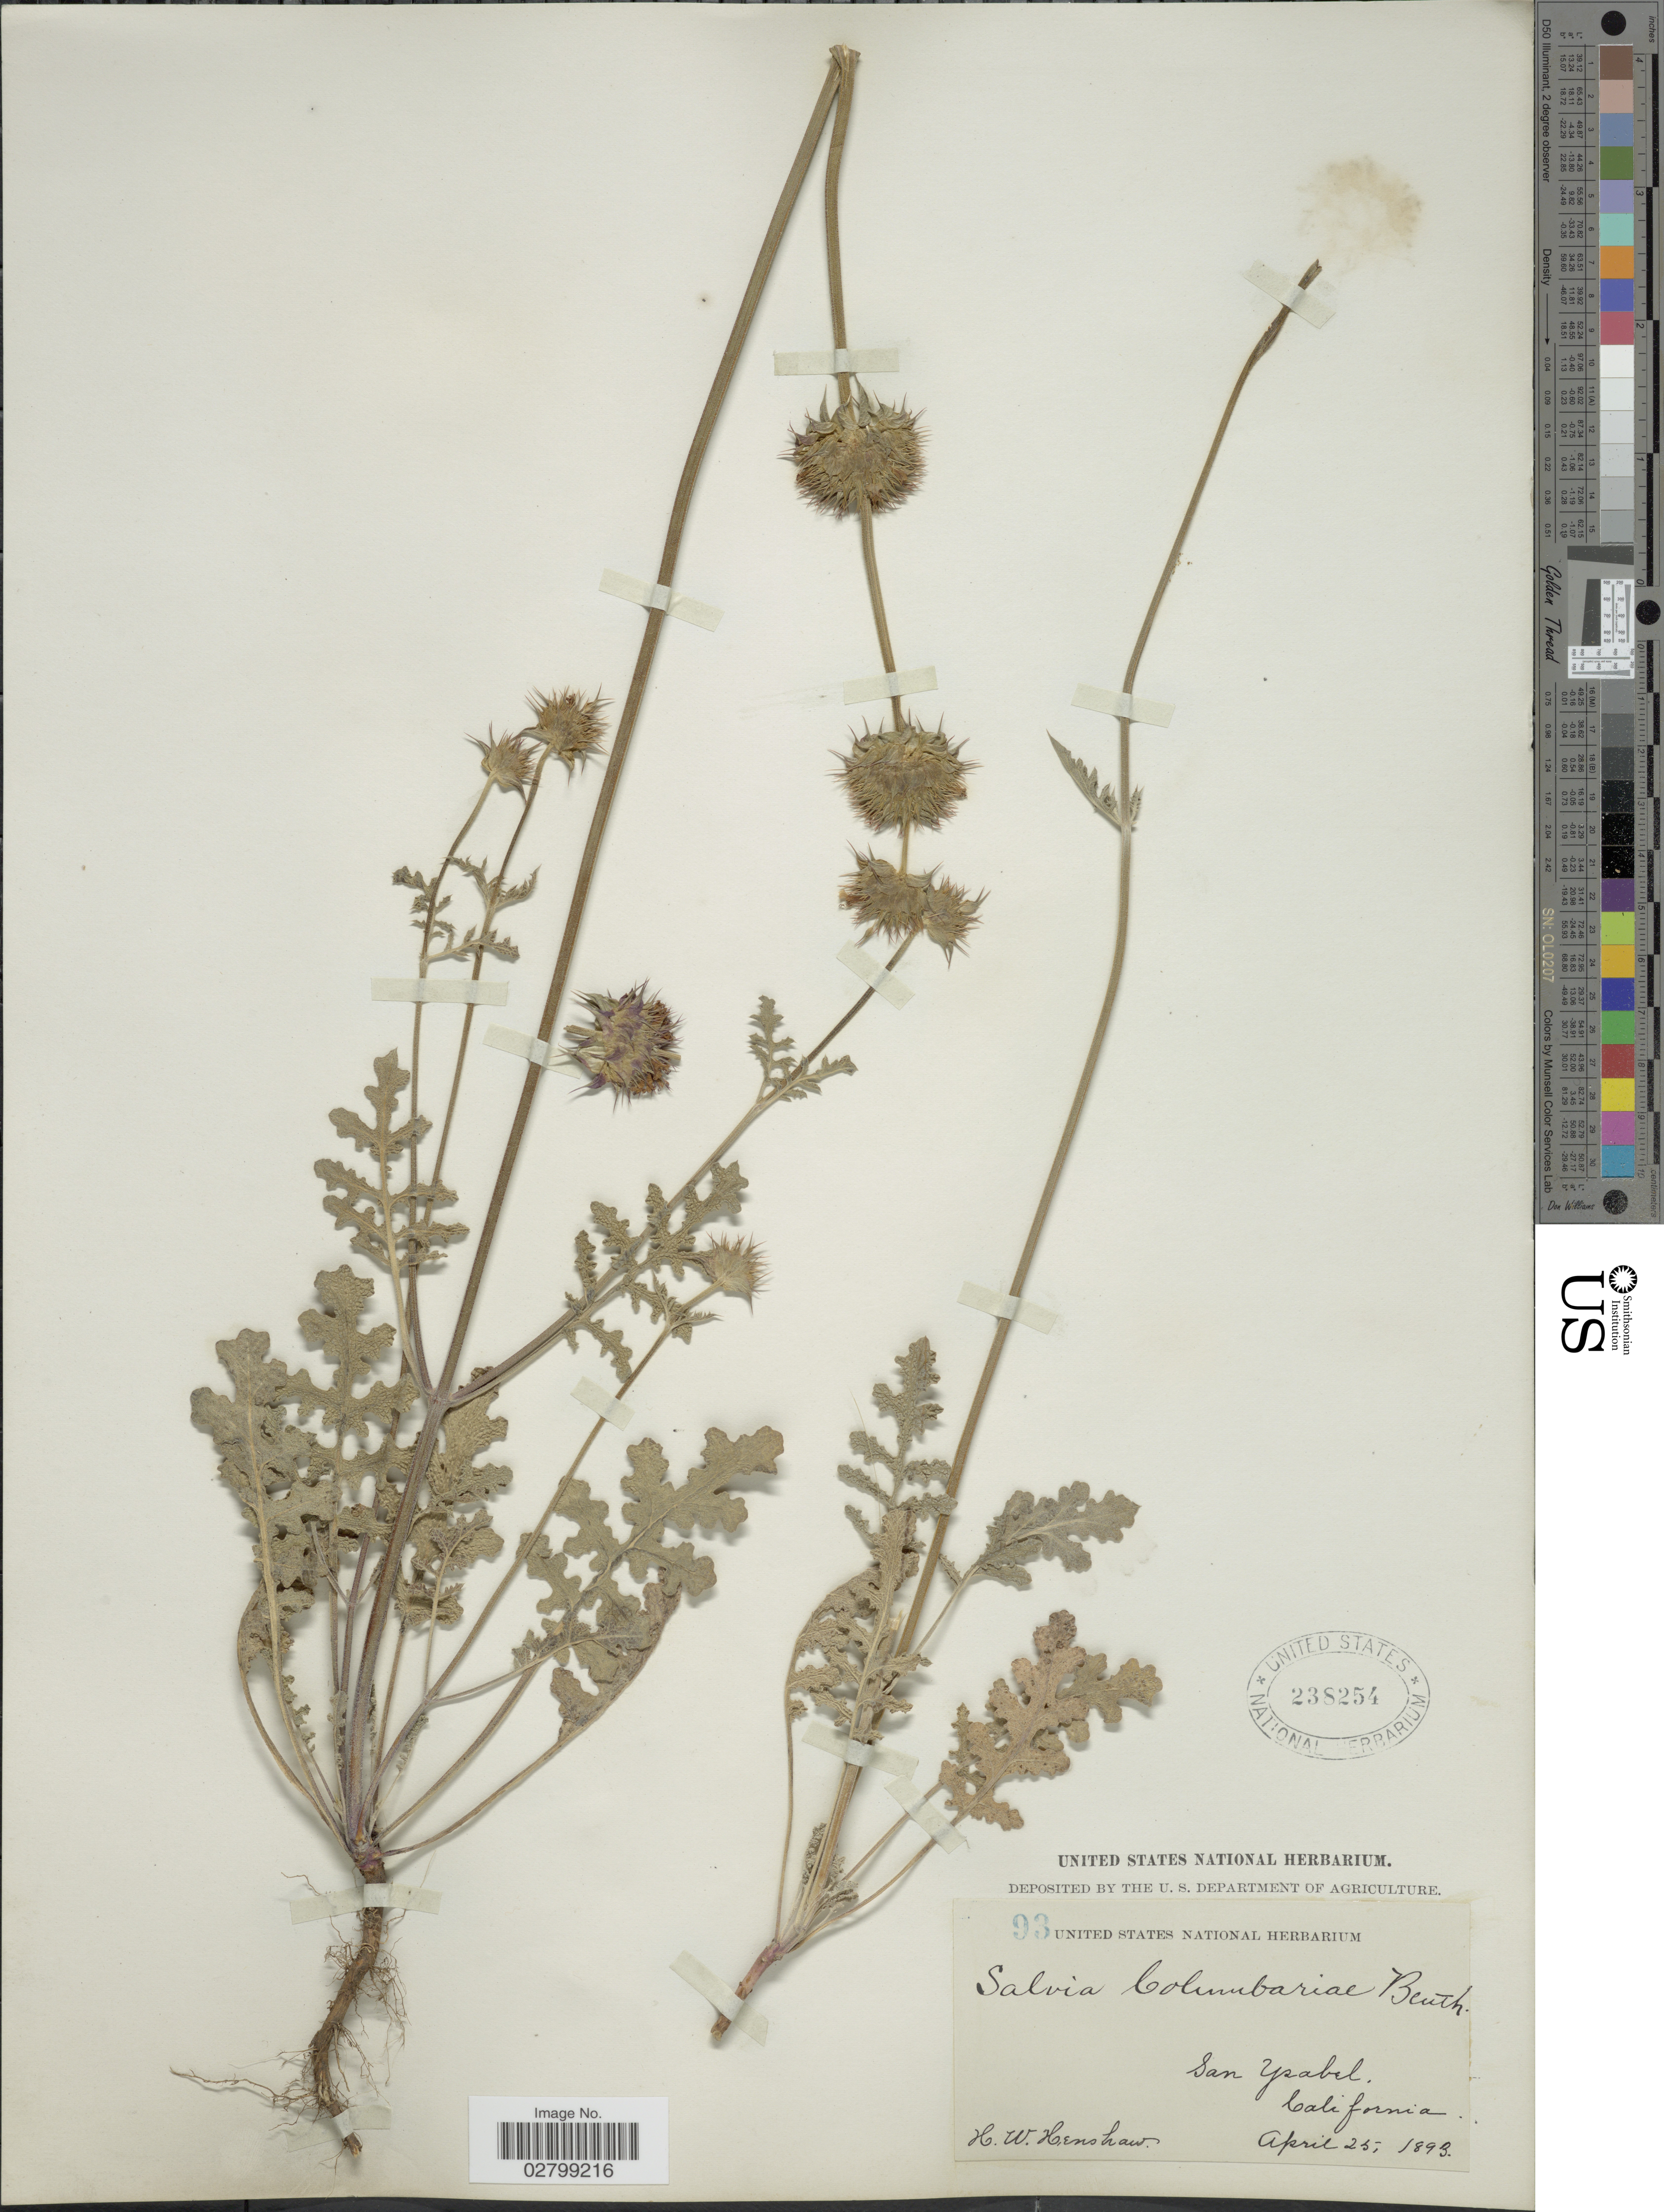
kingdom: Plantae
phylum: Tracheophyta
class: Magnoliopsida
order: Lamiales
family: Lamiaceae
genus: Salvia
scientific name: Salvia columbariae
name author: Benth.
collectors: H. Henshaw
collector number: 93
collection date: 1893-04-25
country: United States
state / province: California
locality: San Ysabel.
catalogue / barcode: US 238254